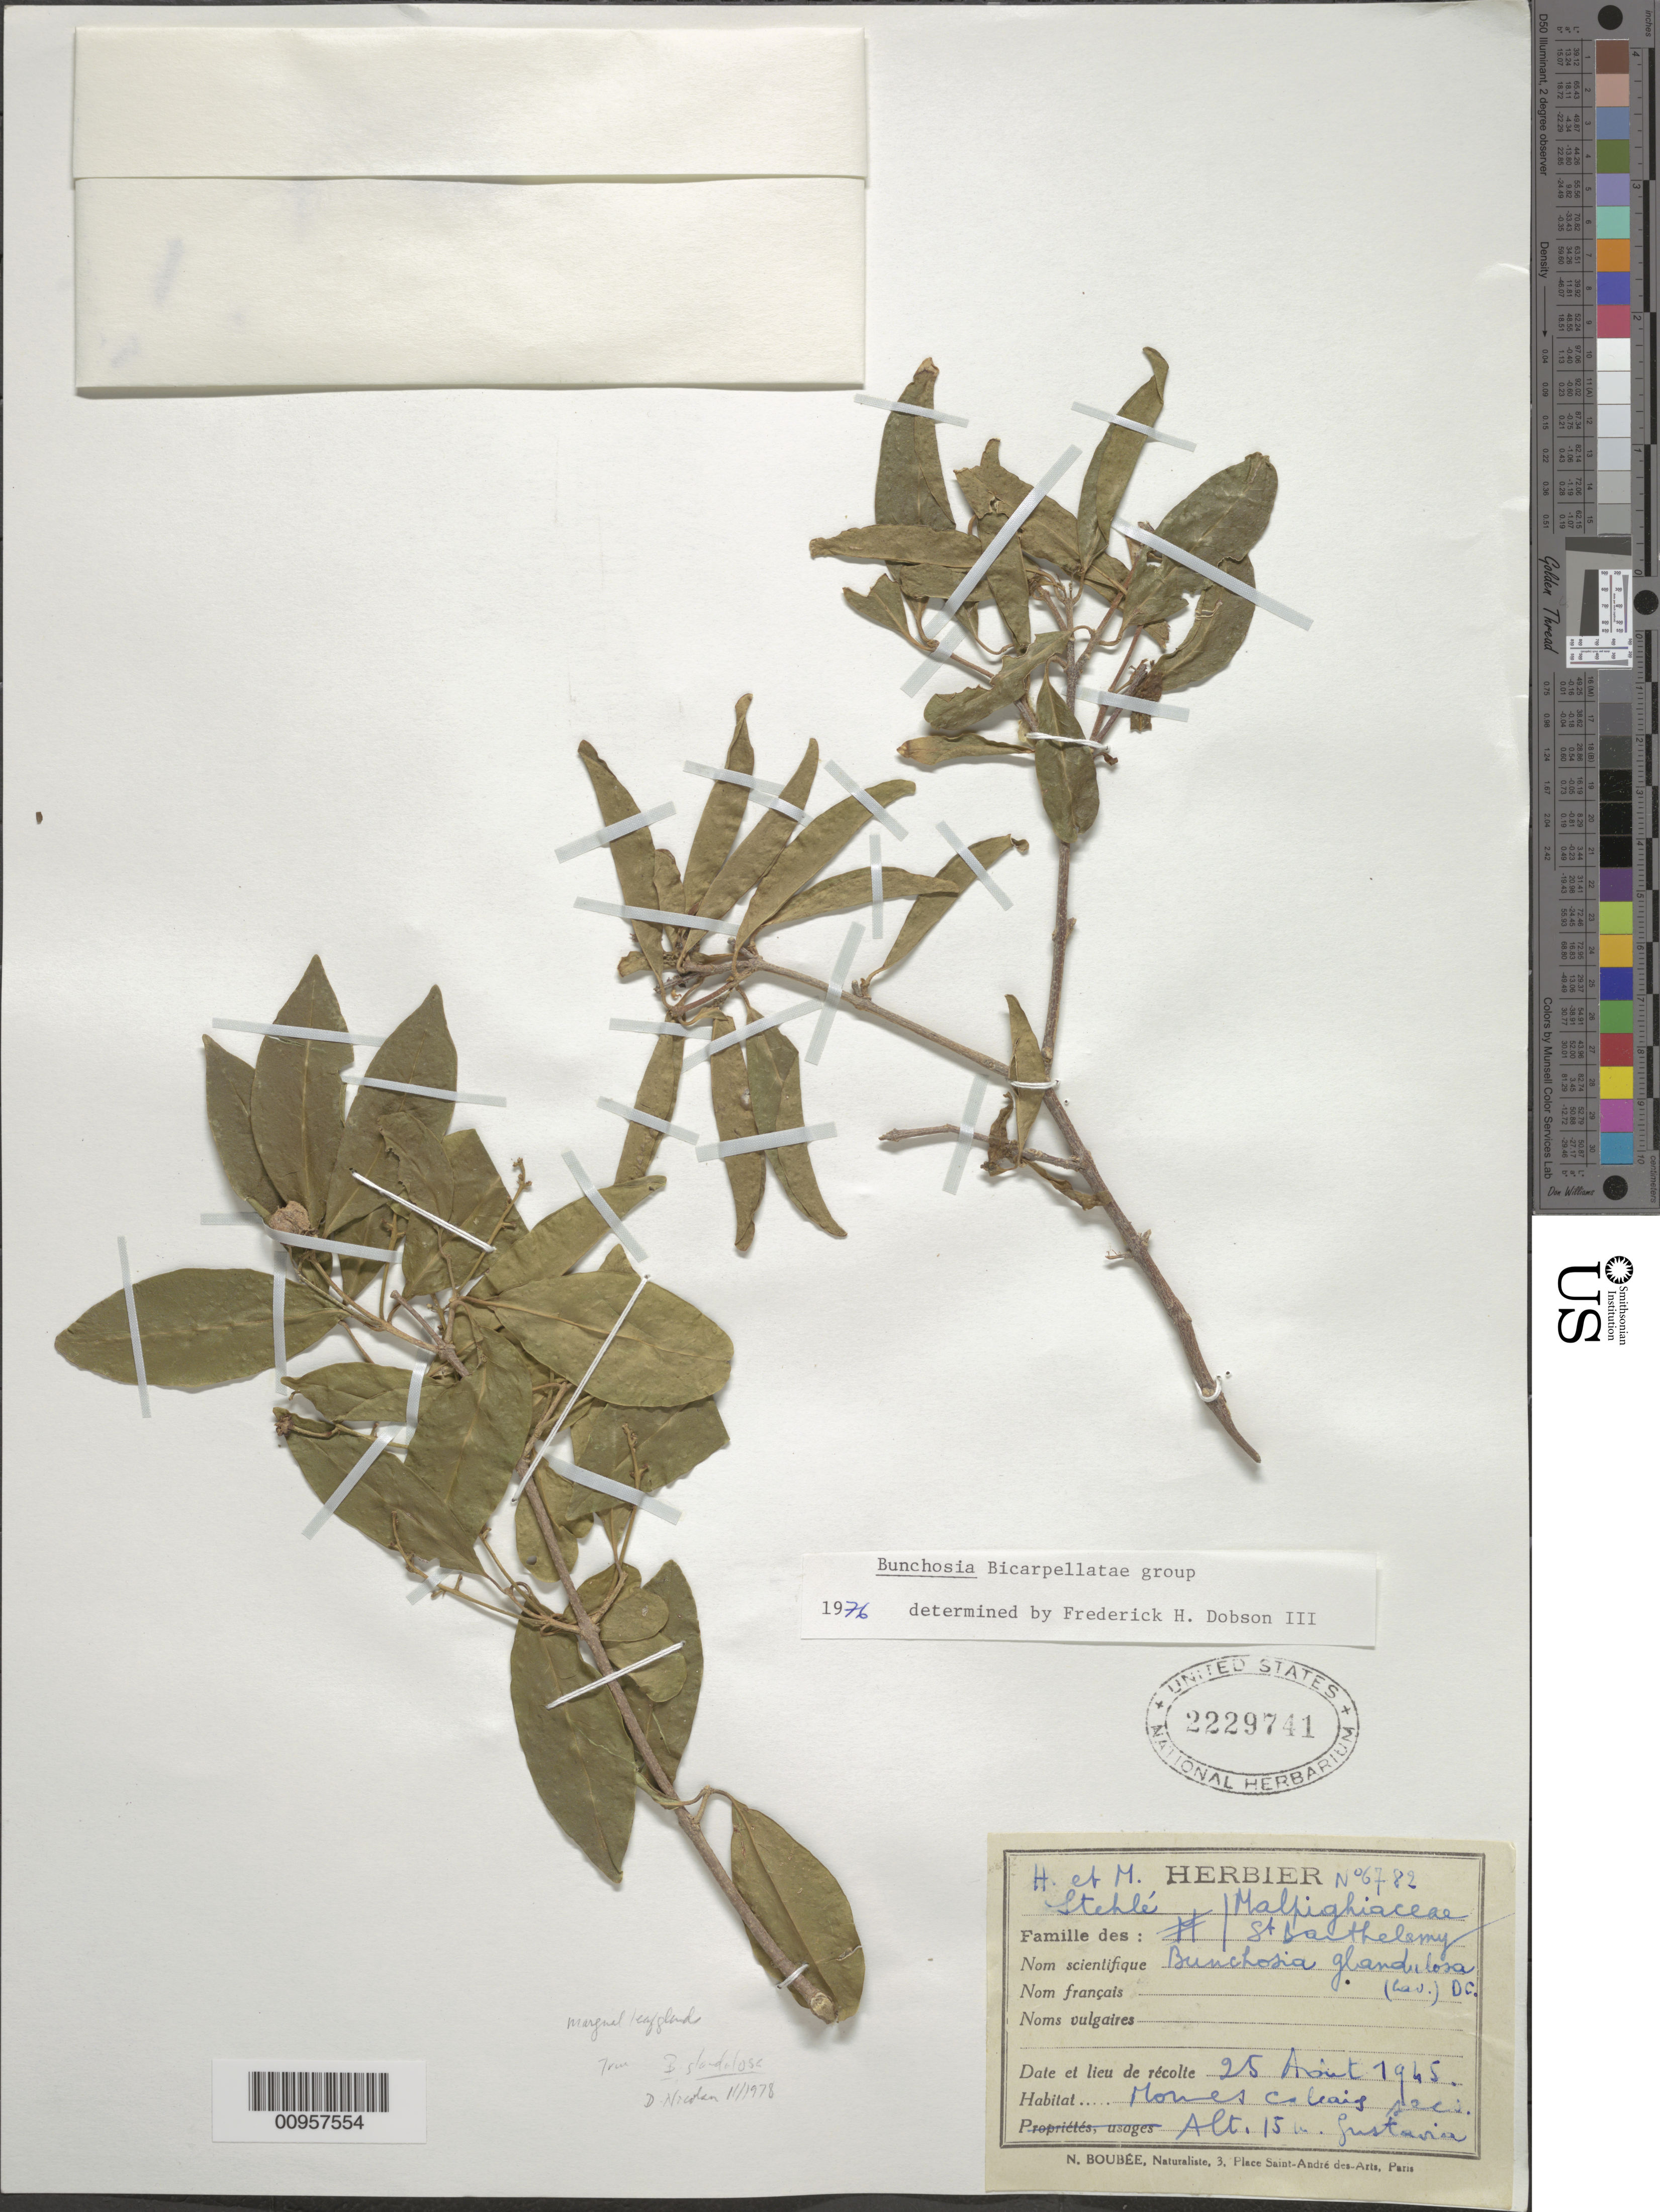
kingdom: Plantae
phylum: Tracheophyta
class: Magnoliopsida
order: Malpighiales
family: Malpighiaceae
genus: Bunchosia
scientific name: Bunchosia glandulosa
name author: (Cav.) DC.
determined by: Dobson, Frederick H.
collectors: H. Stehlé & M. Stehlé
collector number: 6782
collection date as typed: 25 Aug 1945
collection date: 1945-08-25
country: Saint Barthélemy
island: St. Barthélemy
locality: Gustavia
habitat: Mornes calcairs secs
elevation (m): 15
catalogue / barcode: US 2229741